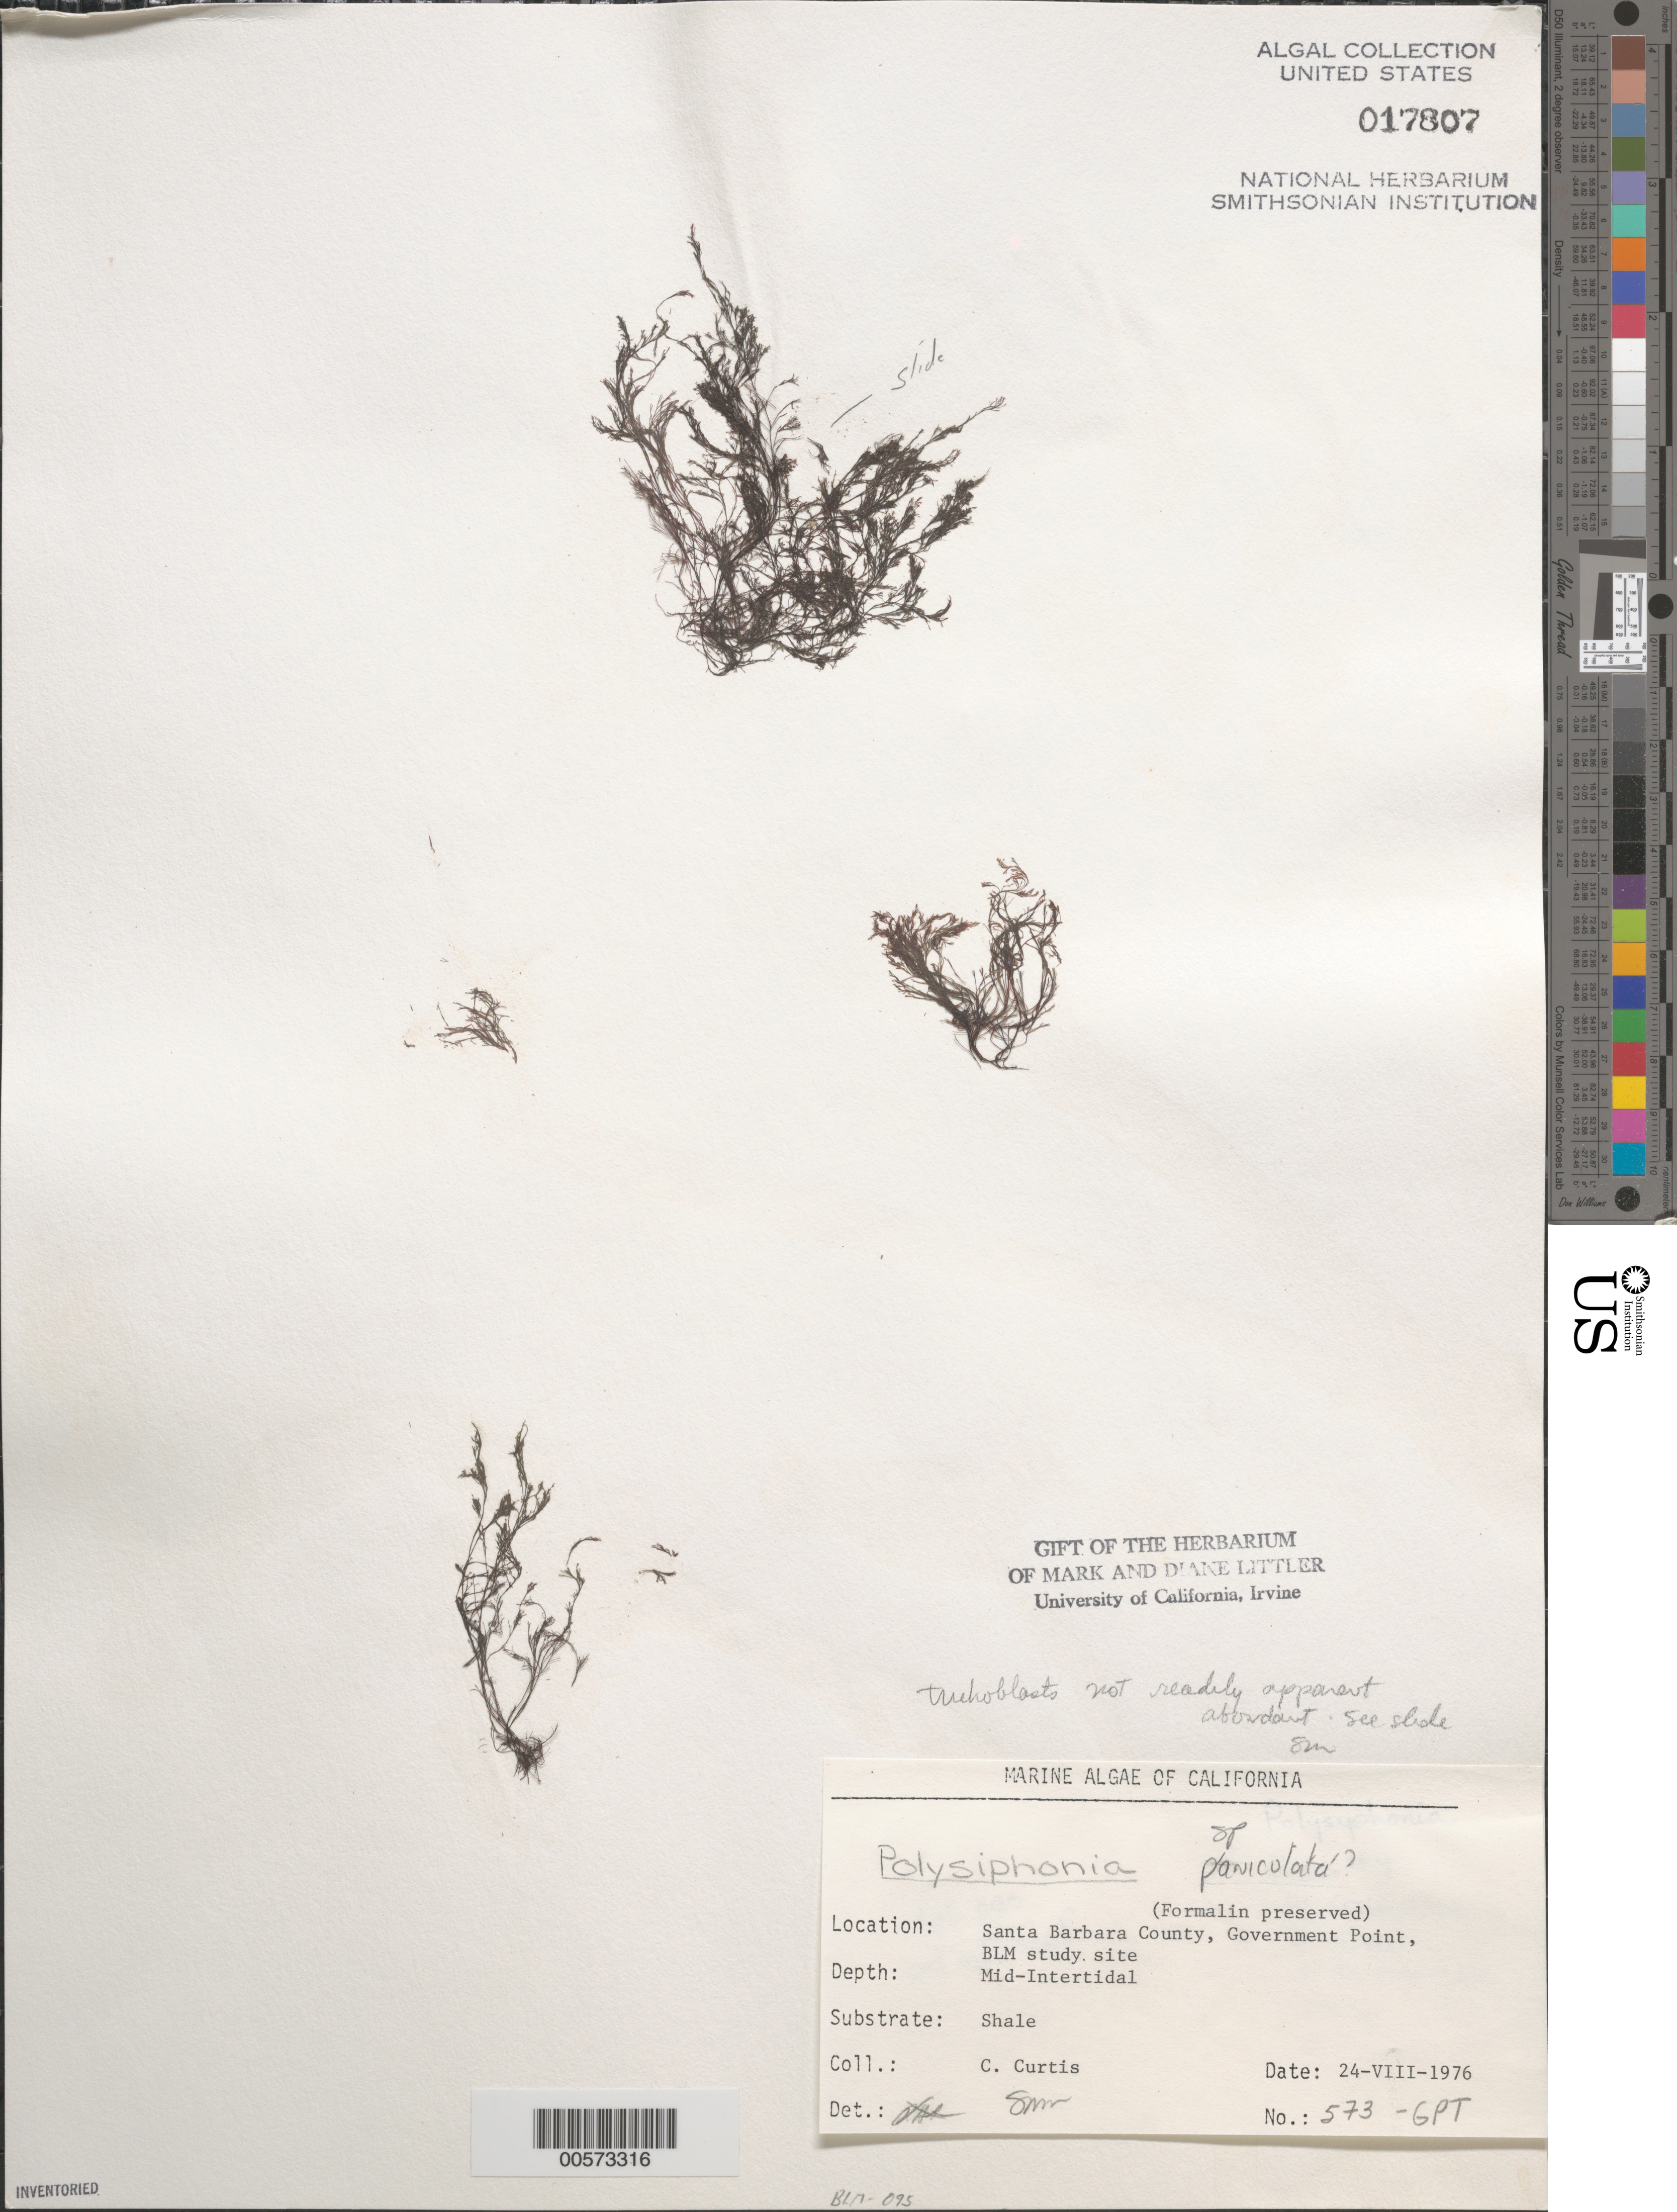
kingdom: Plantae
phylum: Rhodophyta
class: Florideophyceae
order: Ceramiales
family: Rhodomelaceae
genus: Eutrichosiphonia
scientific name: Eutrichosiphonia paniculata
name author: (Mont.) D.E.Bustamante & T.O. Cho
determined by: Algae name updating Project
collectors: C. Curtis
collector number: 573-gpt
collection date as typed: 24 Aug 1976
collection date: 1976-08-24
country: United States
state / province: California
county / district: Santa Barbara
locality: Government Point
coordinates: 34 26'31"N, 120 24'06"W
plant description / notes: BLM-SOCALBIGHT Rocky Intertidal Survey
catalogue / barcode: US 17807